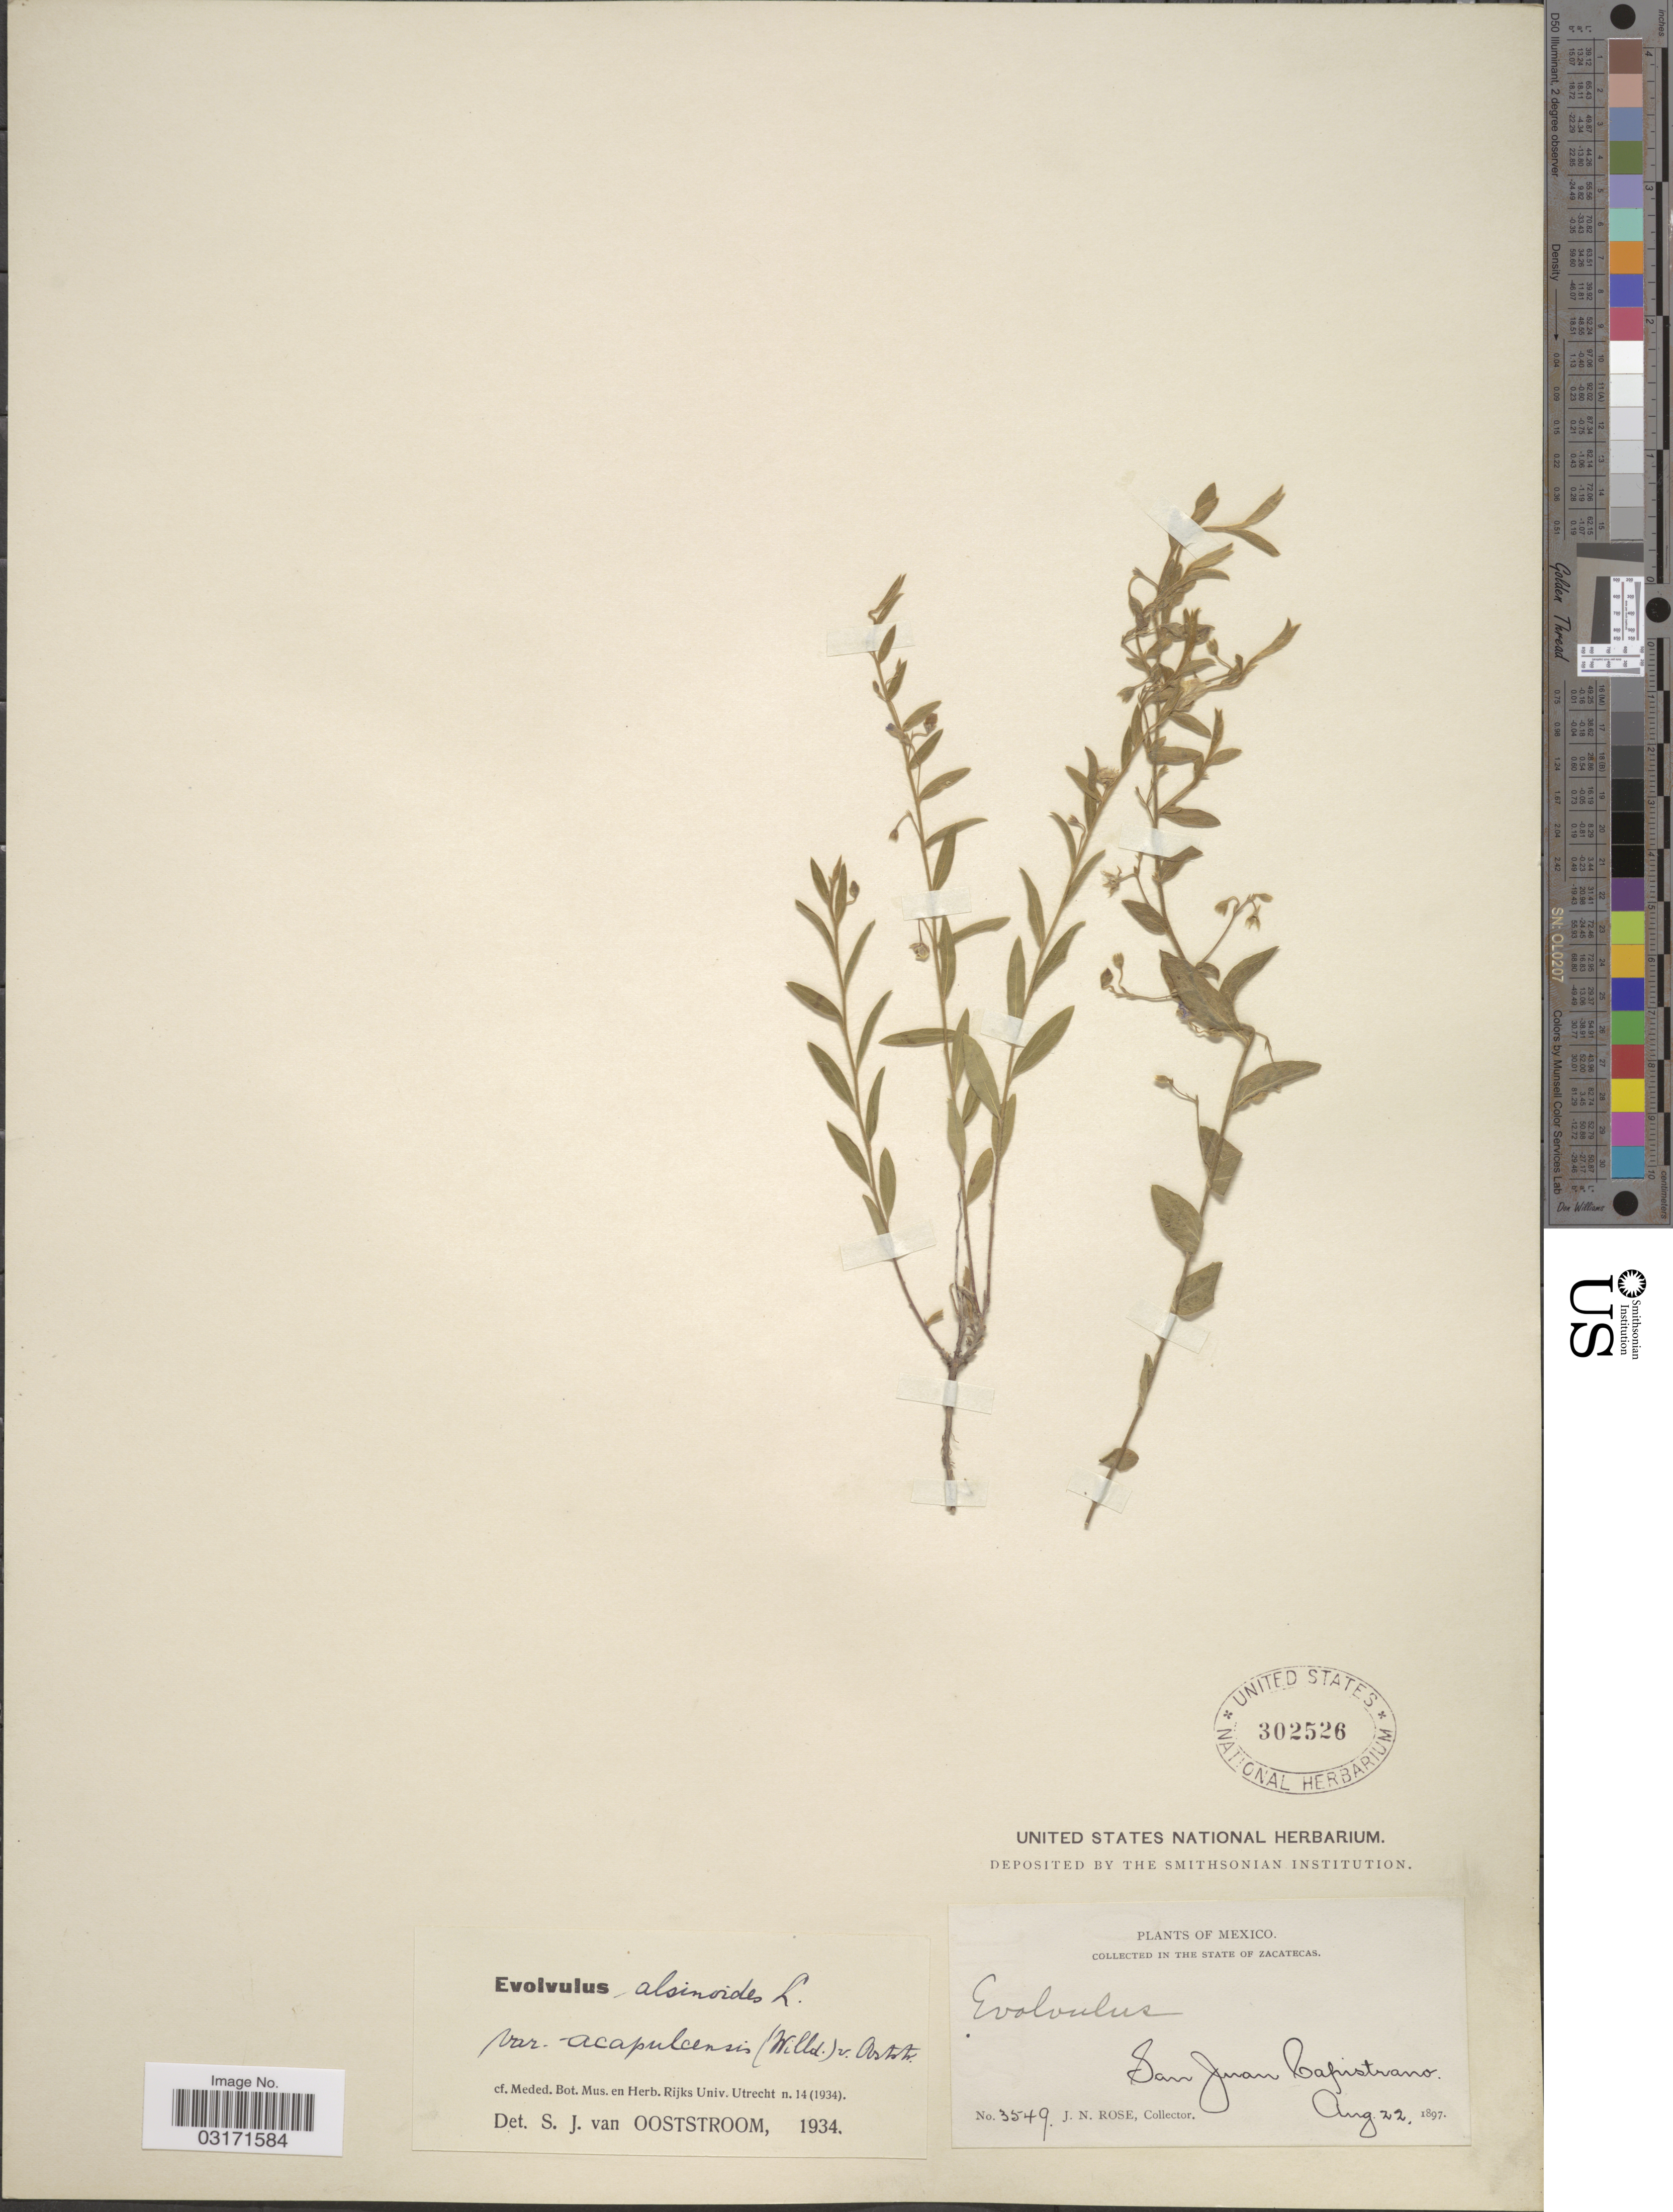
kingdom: Plantae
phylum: Tracheophyta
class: Magnoliopsida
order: Solanales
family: Convolvulaceae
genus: Evolvulus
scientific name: Evolvulus alsinoides var. acapulcensis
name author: (Willd. ex Schult.) Ooststr.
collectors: J. N. Rose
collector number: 3549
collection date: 1897-08-22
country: Mexico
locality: In the state of Zacatecas. San Juan Capistrano.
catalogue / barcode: US 302526